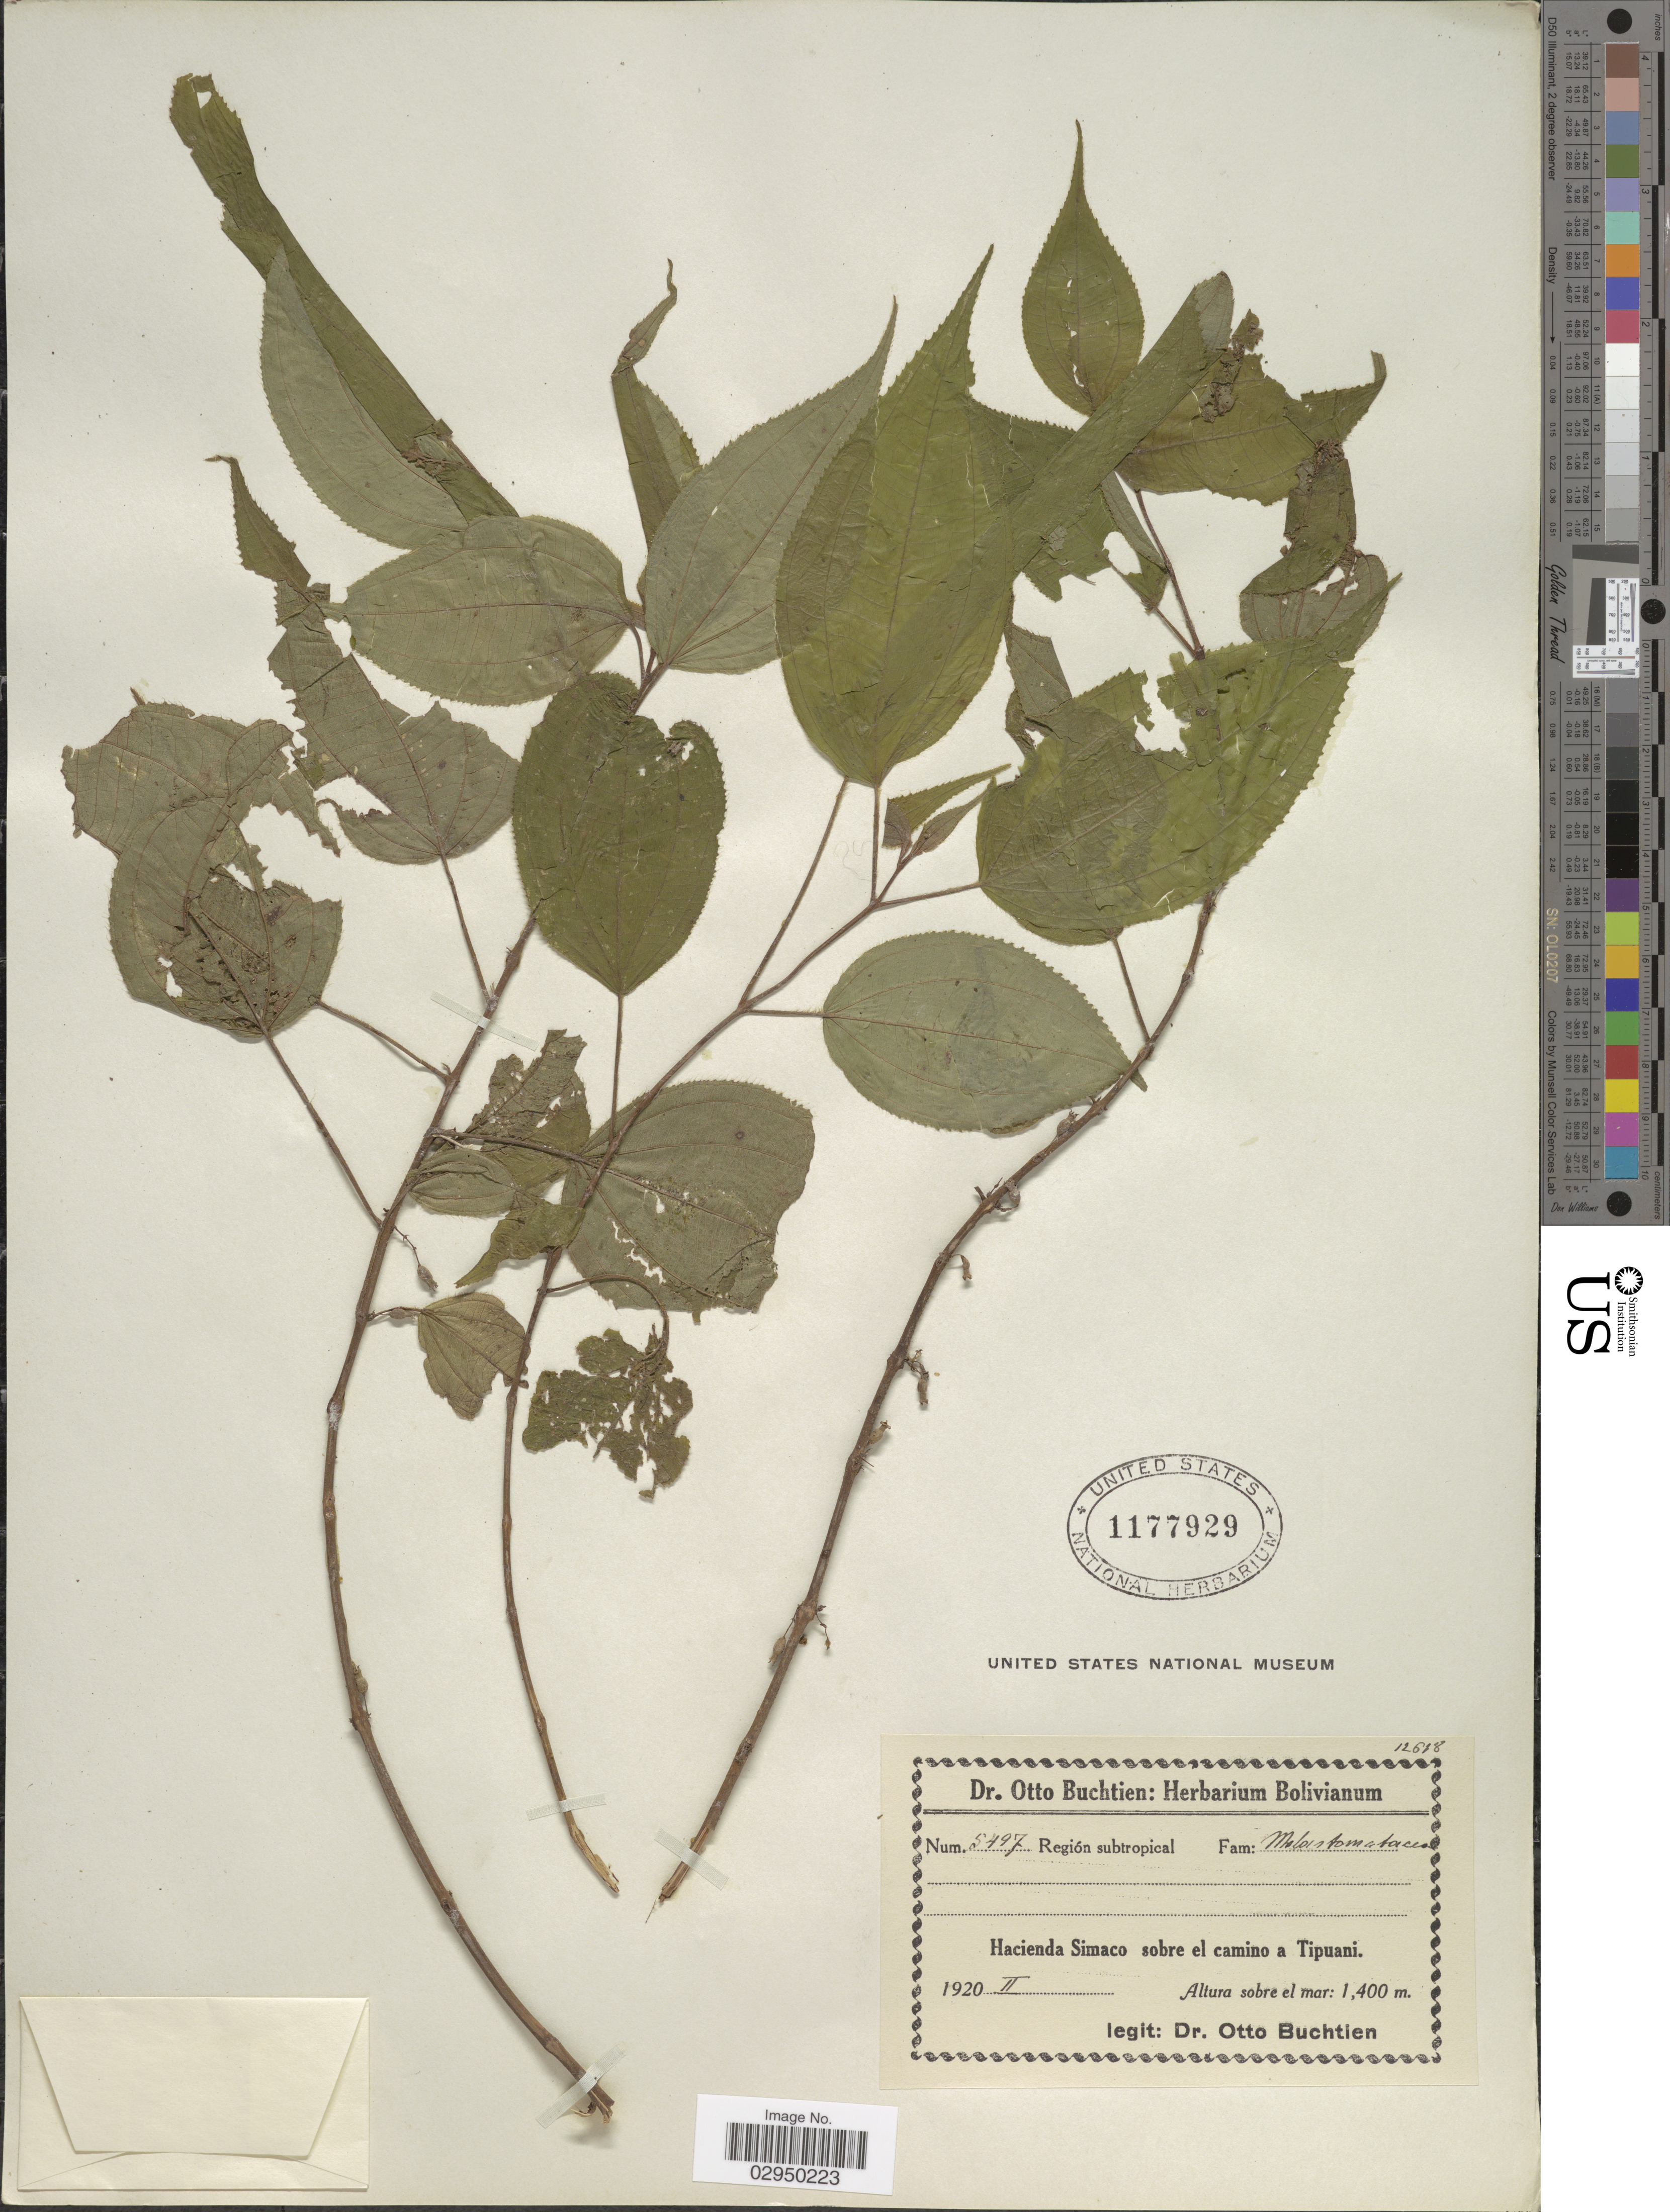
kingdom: Plantae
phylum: Tracheophyta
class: Magnoliopsida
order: Myrtales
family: Melastomataceae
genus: Clidemia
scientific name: Clidemia sp.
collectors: O. Buchtien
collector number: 5497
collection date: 1920-02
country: Bolivia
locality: Hacienda Simaco sobre el camino a Tipuani.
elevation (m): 1400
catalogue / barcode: US 1177929